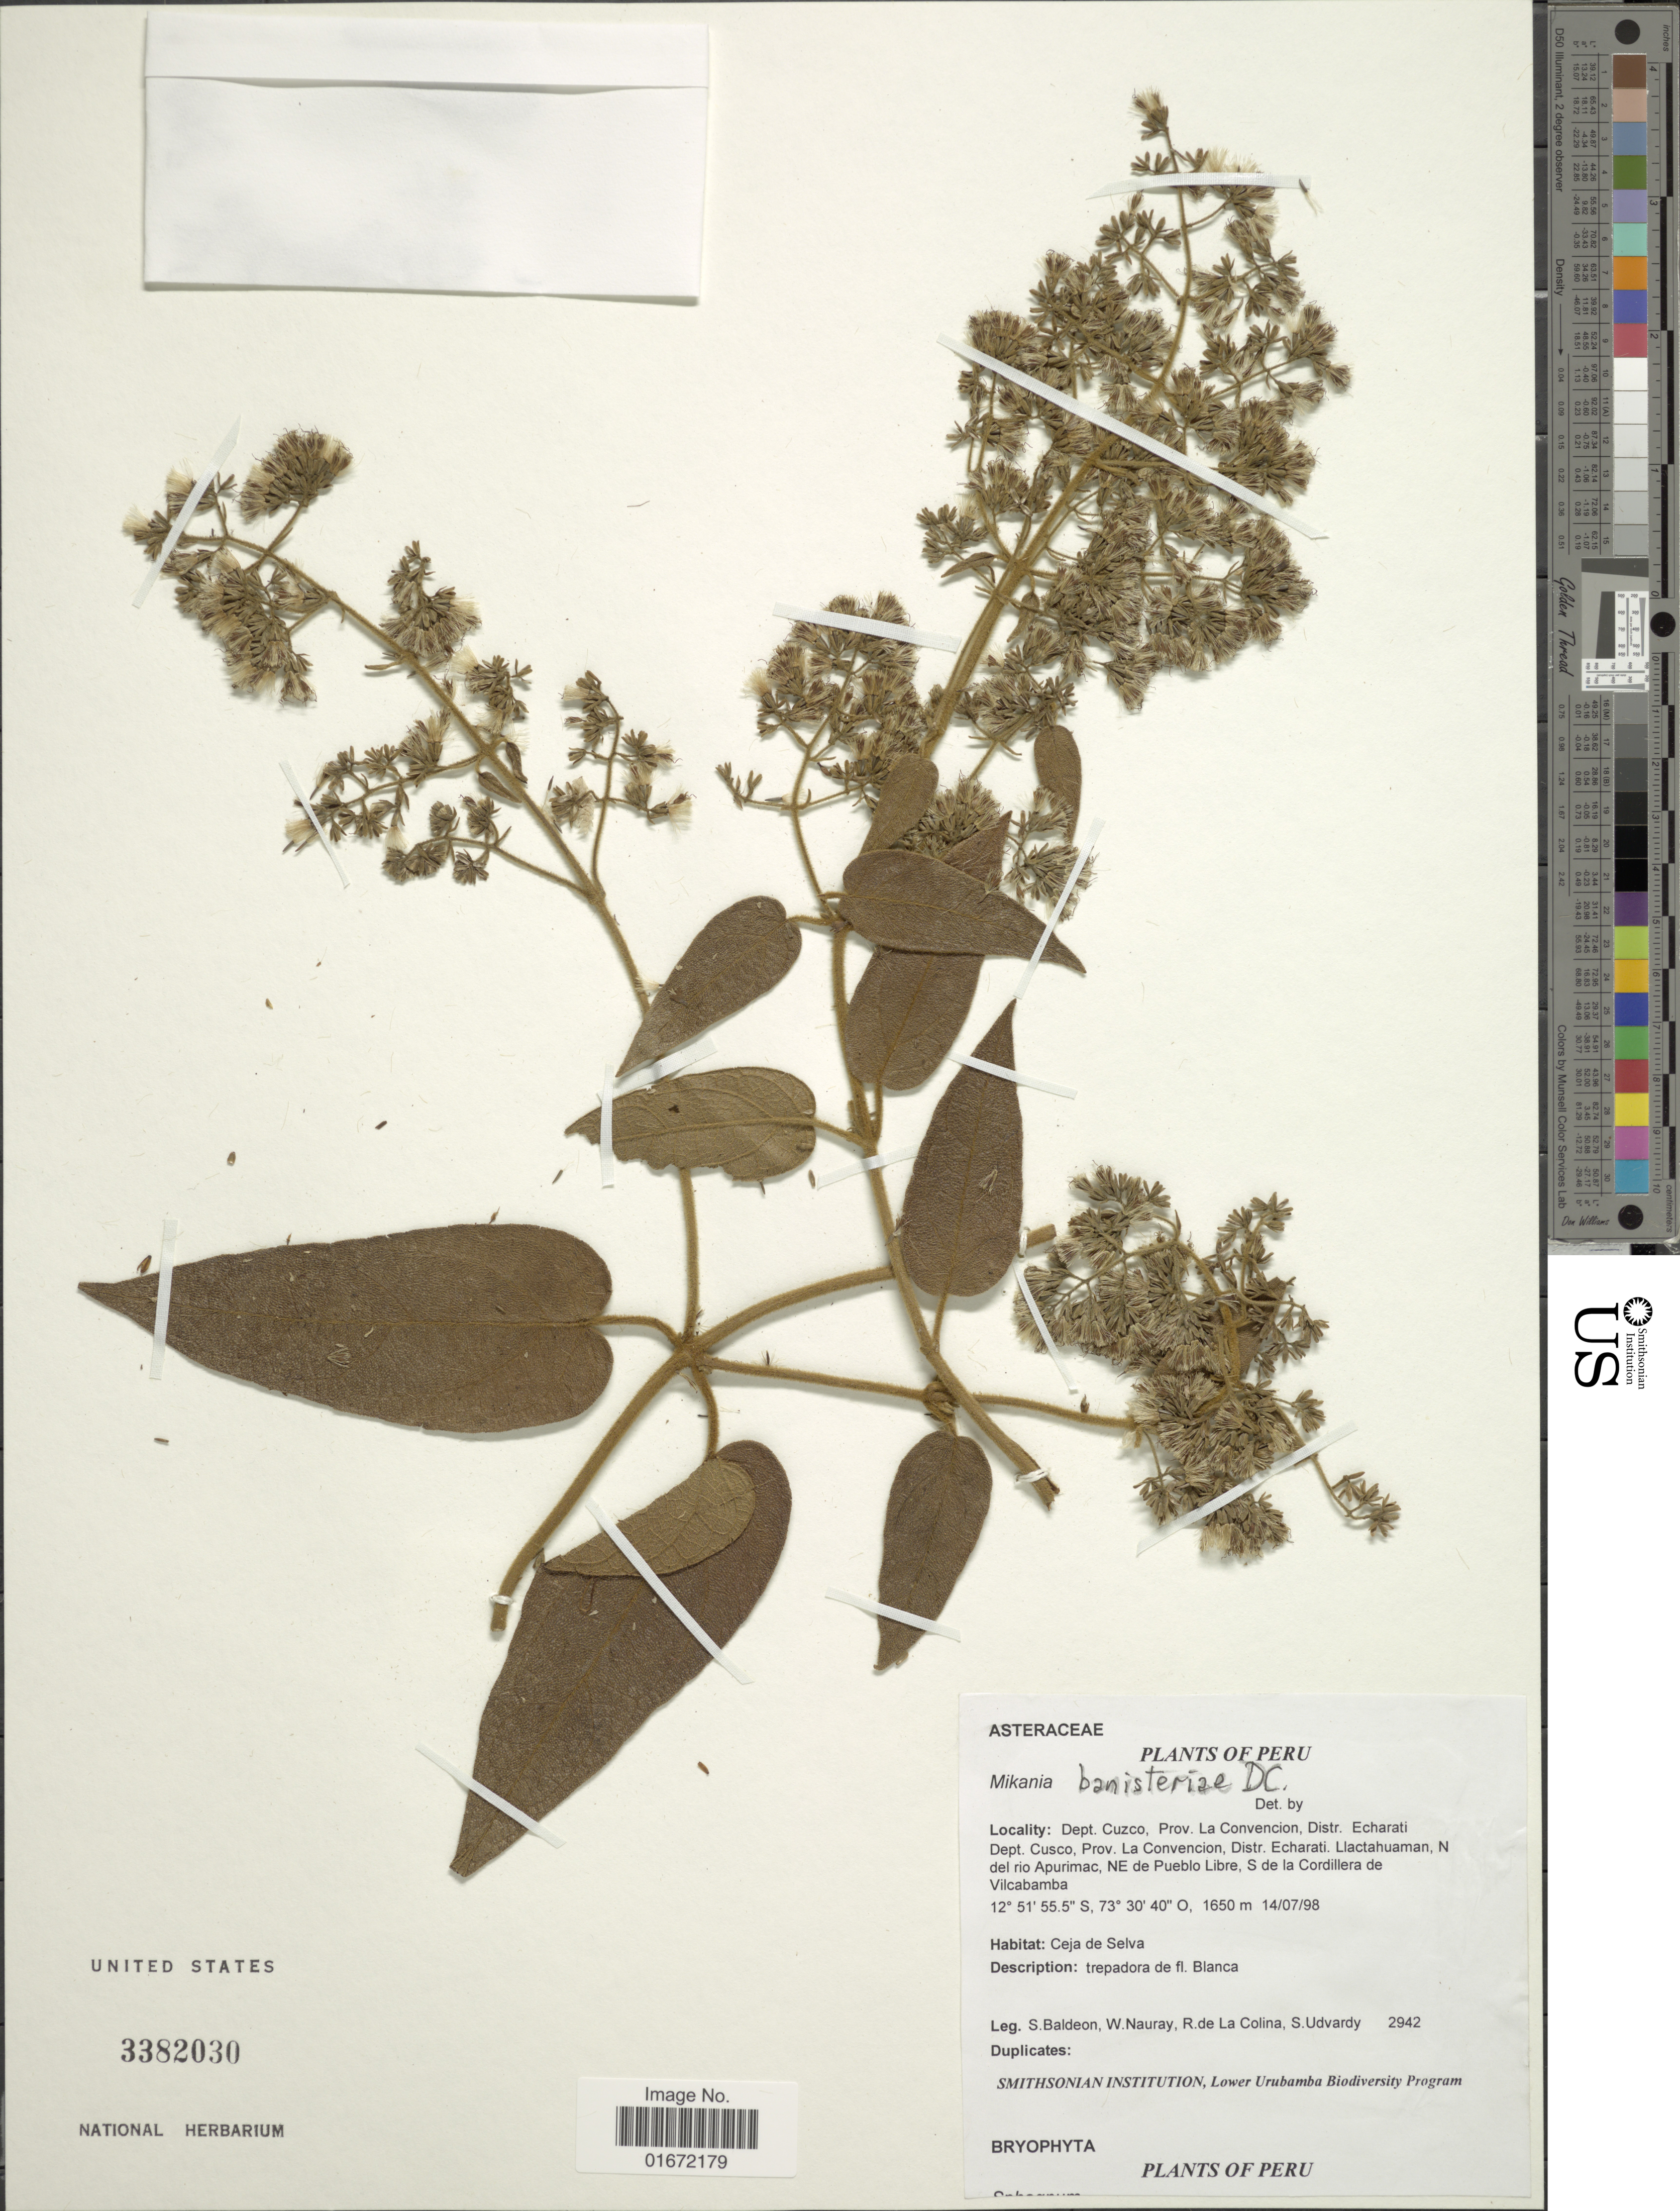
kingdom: Plantae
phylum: Tracheophyta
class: Magnoliopsida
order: Asterales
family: Asteraceae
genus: Mikania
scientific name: Mikania banisteriae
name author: DC.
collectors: S. Baldeon, W. Nauray, R. Colina & S. Udvardy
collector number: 2942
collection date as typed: Transcribed d/m/y: 14/7/98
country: Peru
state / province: Cusco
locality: Dept. Cuzco, Prov. La Convencion, Distr. Echarati. Dept. Cusco, Prov. La Convencion, Distr. Echarati. Llactahuaman, N del rio Apurimac, NE de Pueblo Libre, S de la Cordillera de Vilcabamba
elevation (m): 1650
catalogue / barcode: US 3382030